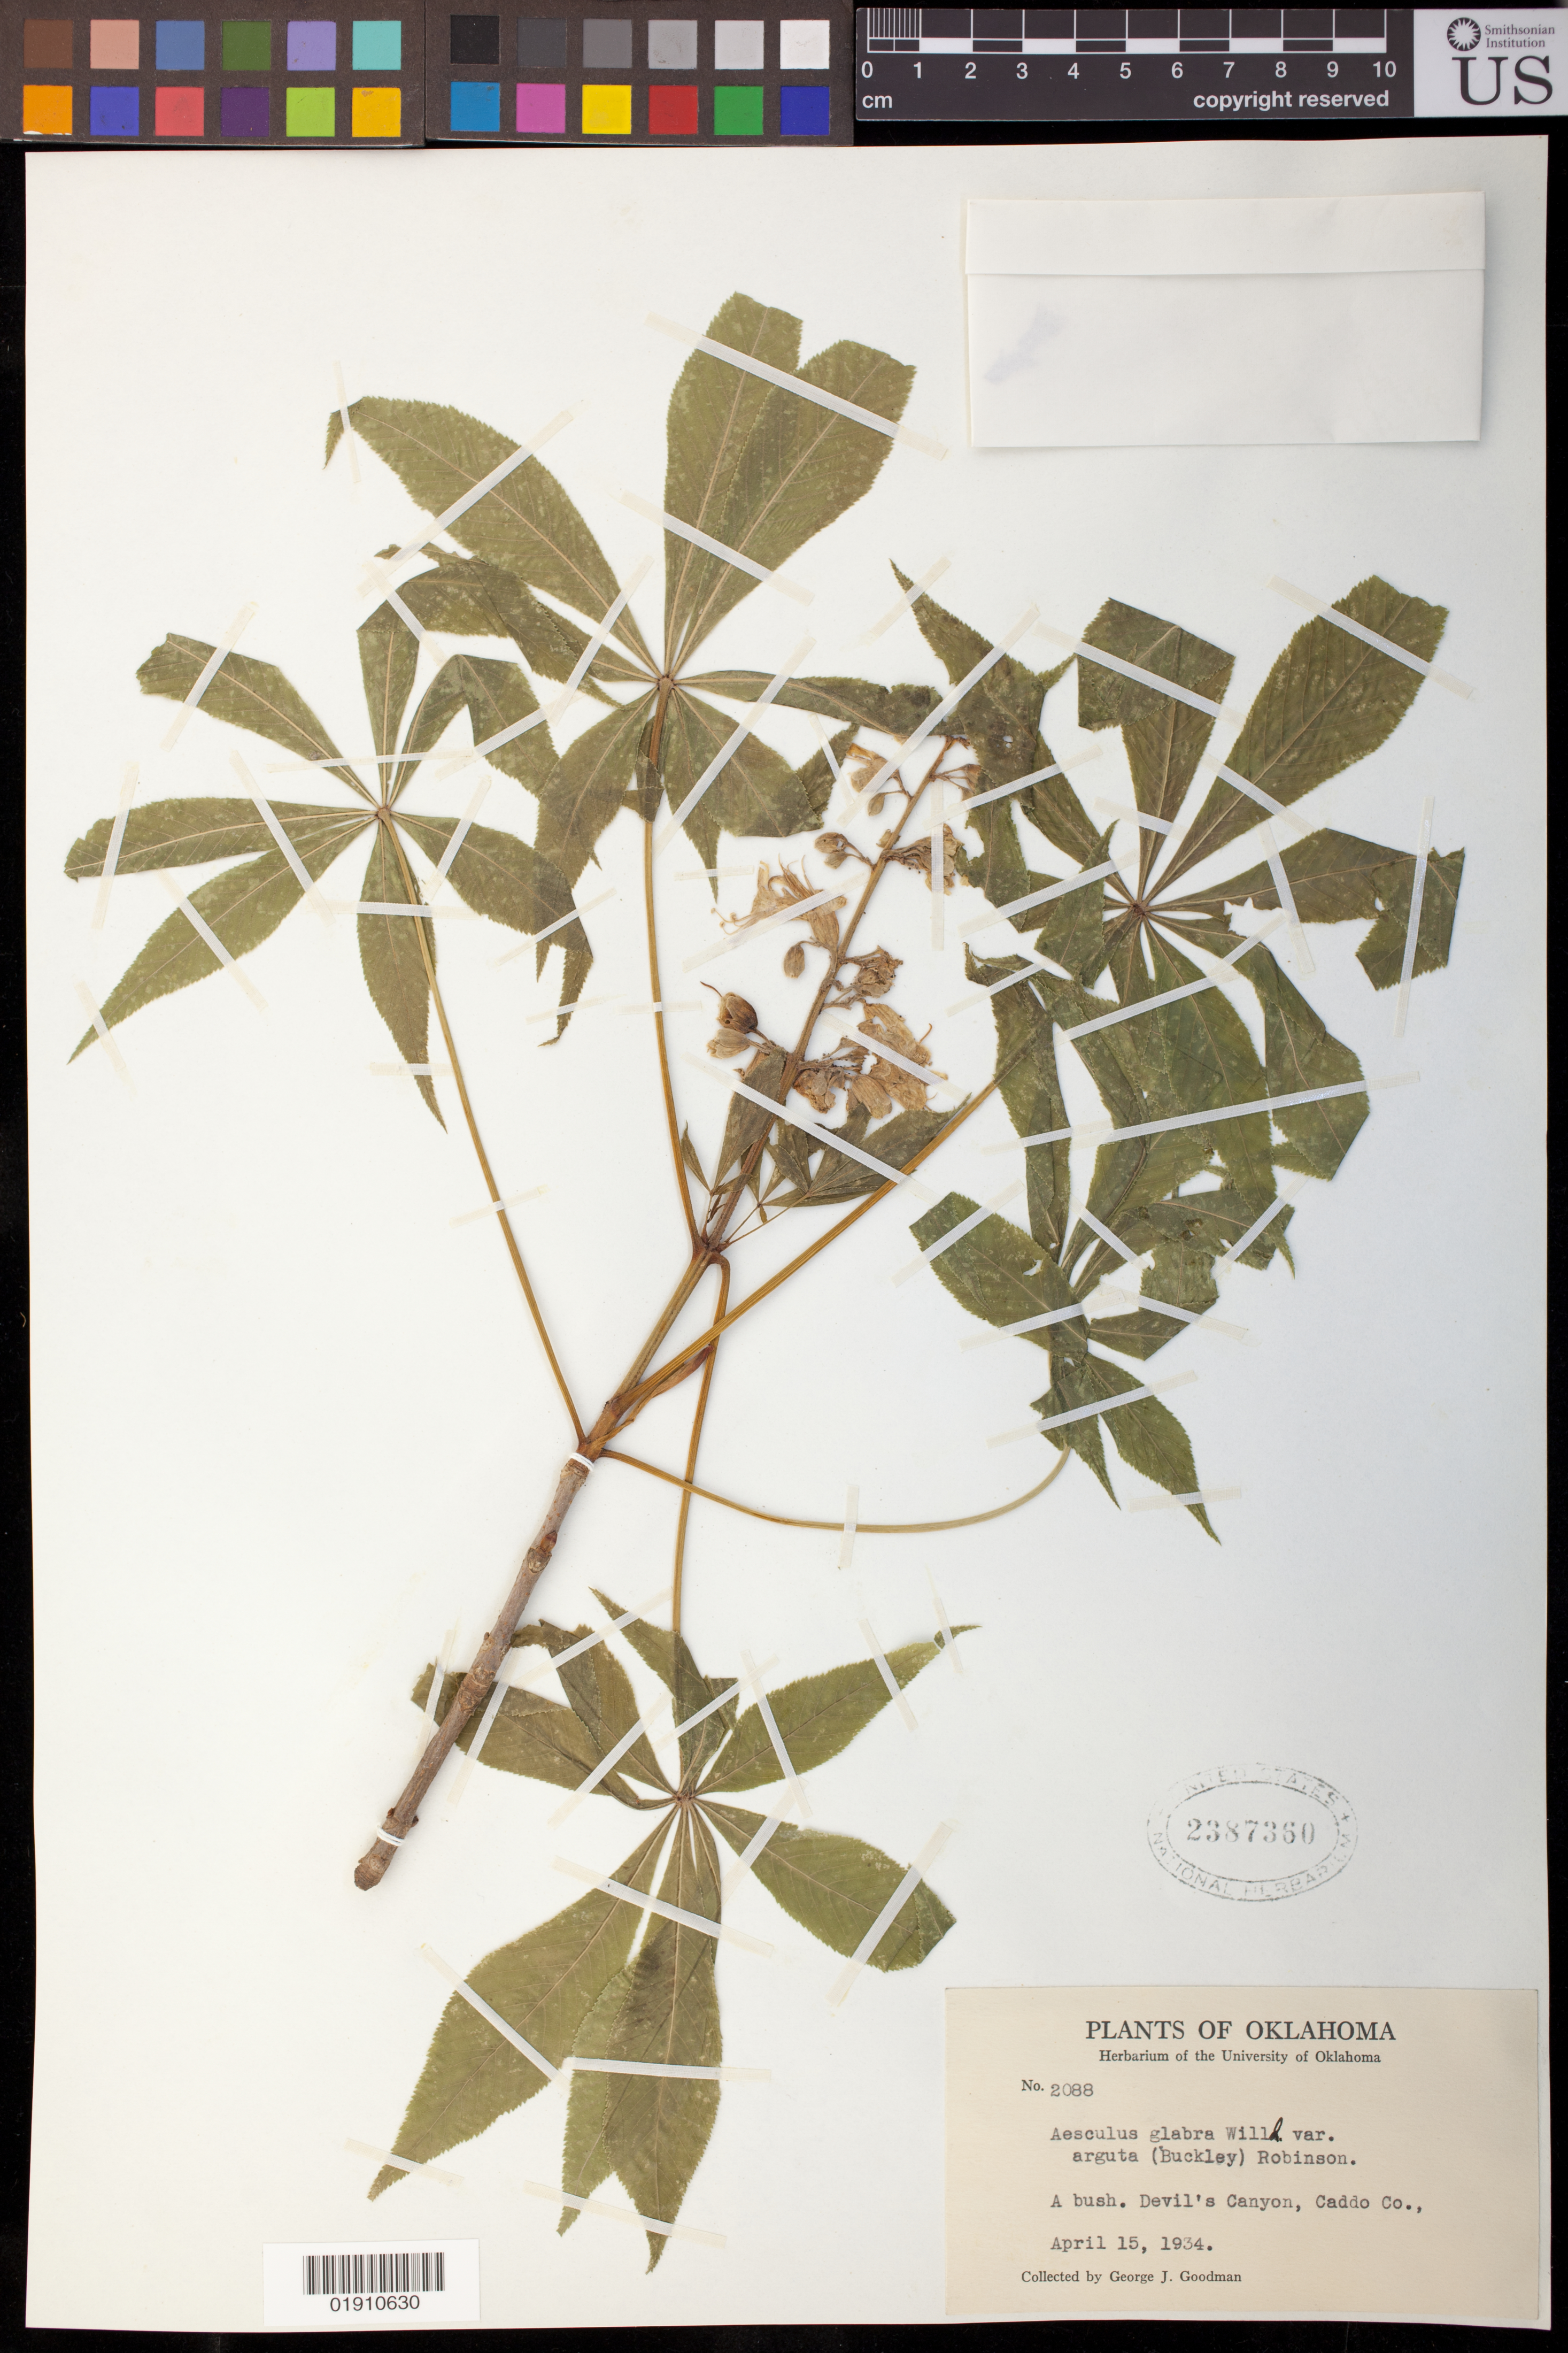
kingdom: Plantae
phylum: Tracheophyta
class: Magnoliopsida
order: Sapindales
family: Sapindaceae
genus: Aesculus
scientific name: Aesculus glabra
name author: Willd.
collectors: G. J. Goodman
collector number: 2088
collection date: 1934-04-15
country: United States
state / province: Oklahoma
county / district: Caddo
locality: Devil's Canyon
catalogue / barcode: US 2387360